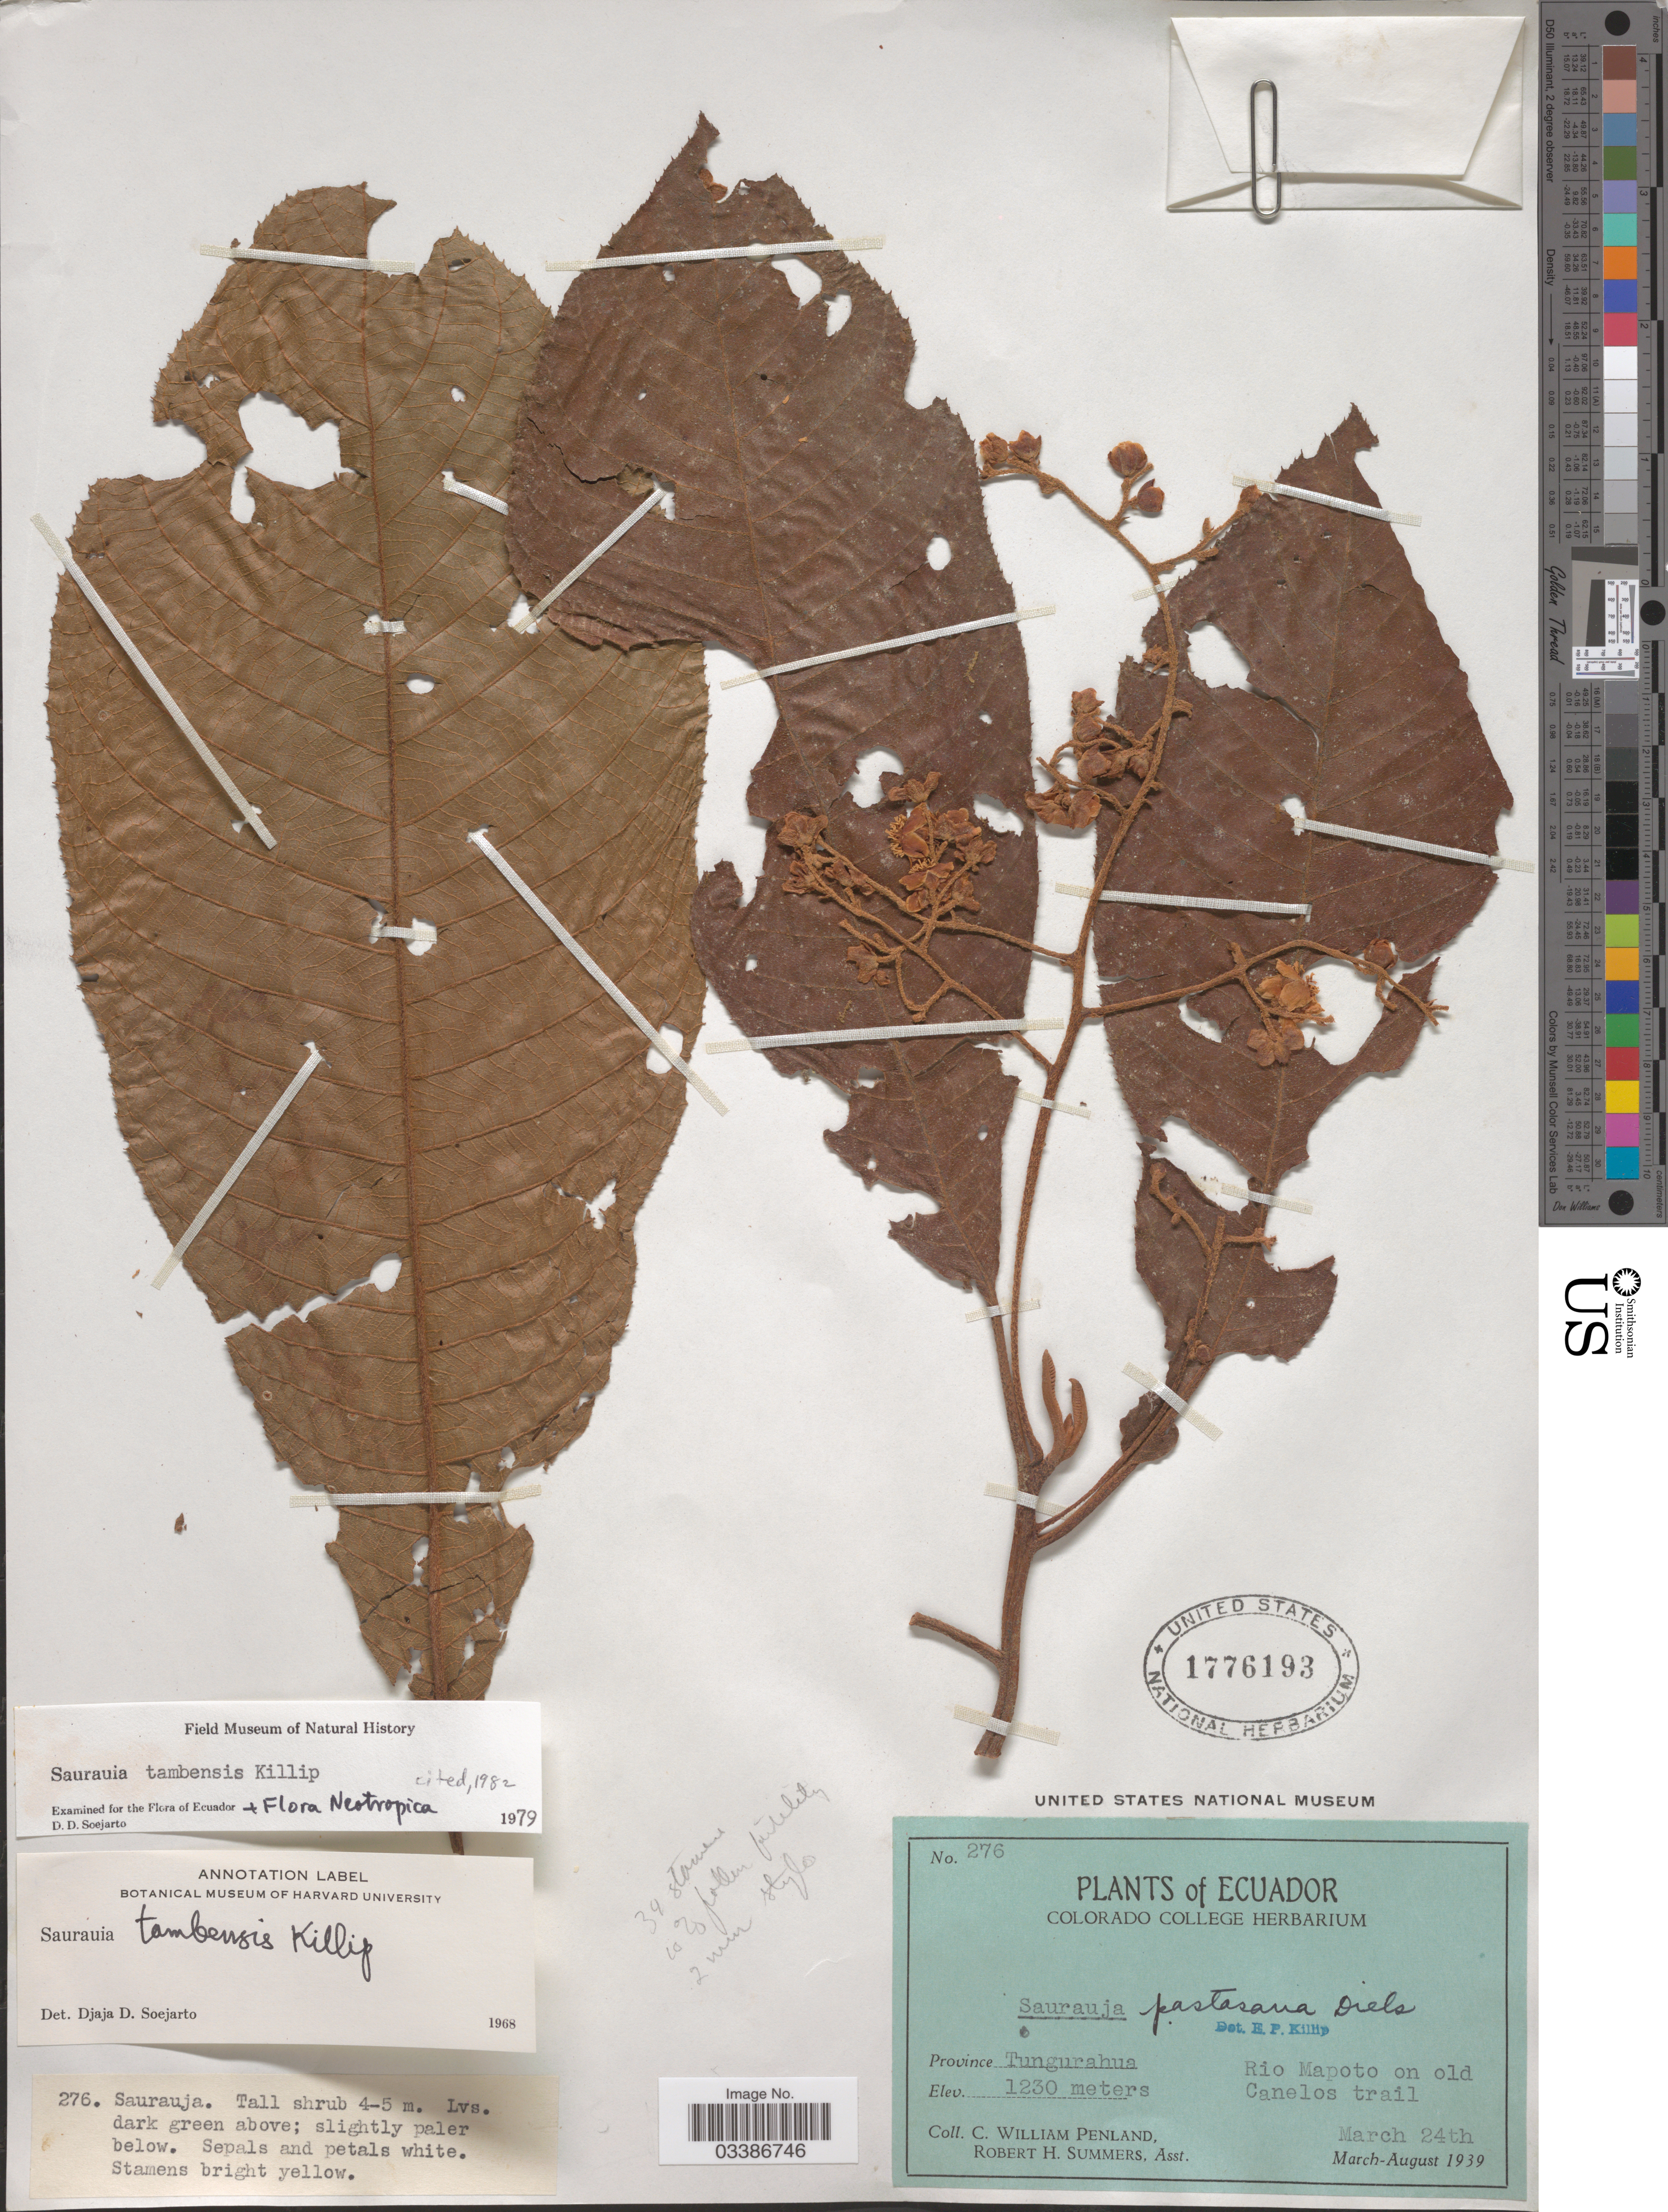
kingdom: Plantae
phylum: Tracheophyta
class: Magnoliopsida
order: Ericales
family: Actinidiaceae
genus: Saurauia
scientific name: Saurauia tambensis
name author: Killip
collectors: C. W. Penland & R. Summers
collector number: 276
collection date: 1939-03-24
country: Ecuador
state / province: Tungurahua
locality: Rio Mapoto on old Canelos trail.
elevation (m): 1230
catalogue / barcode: US 1776193